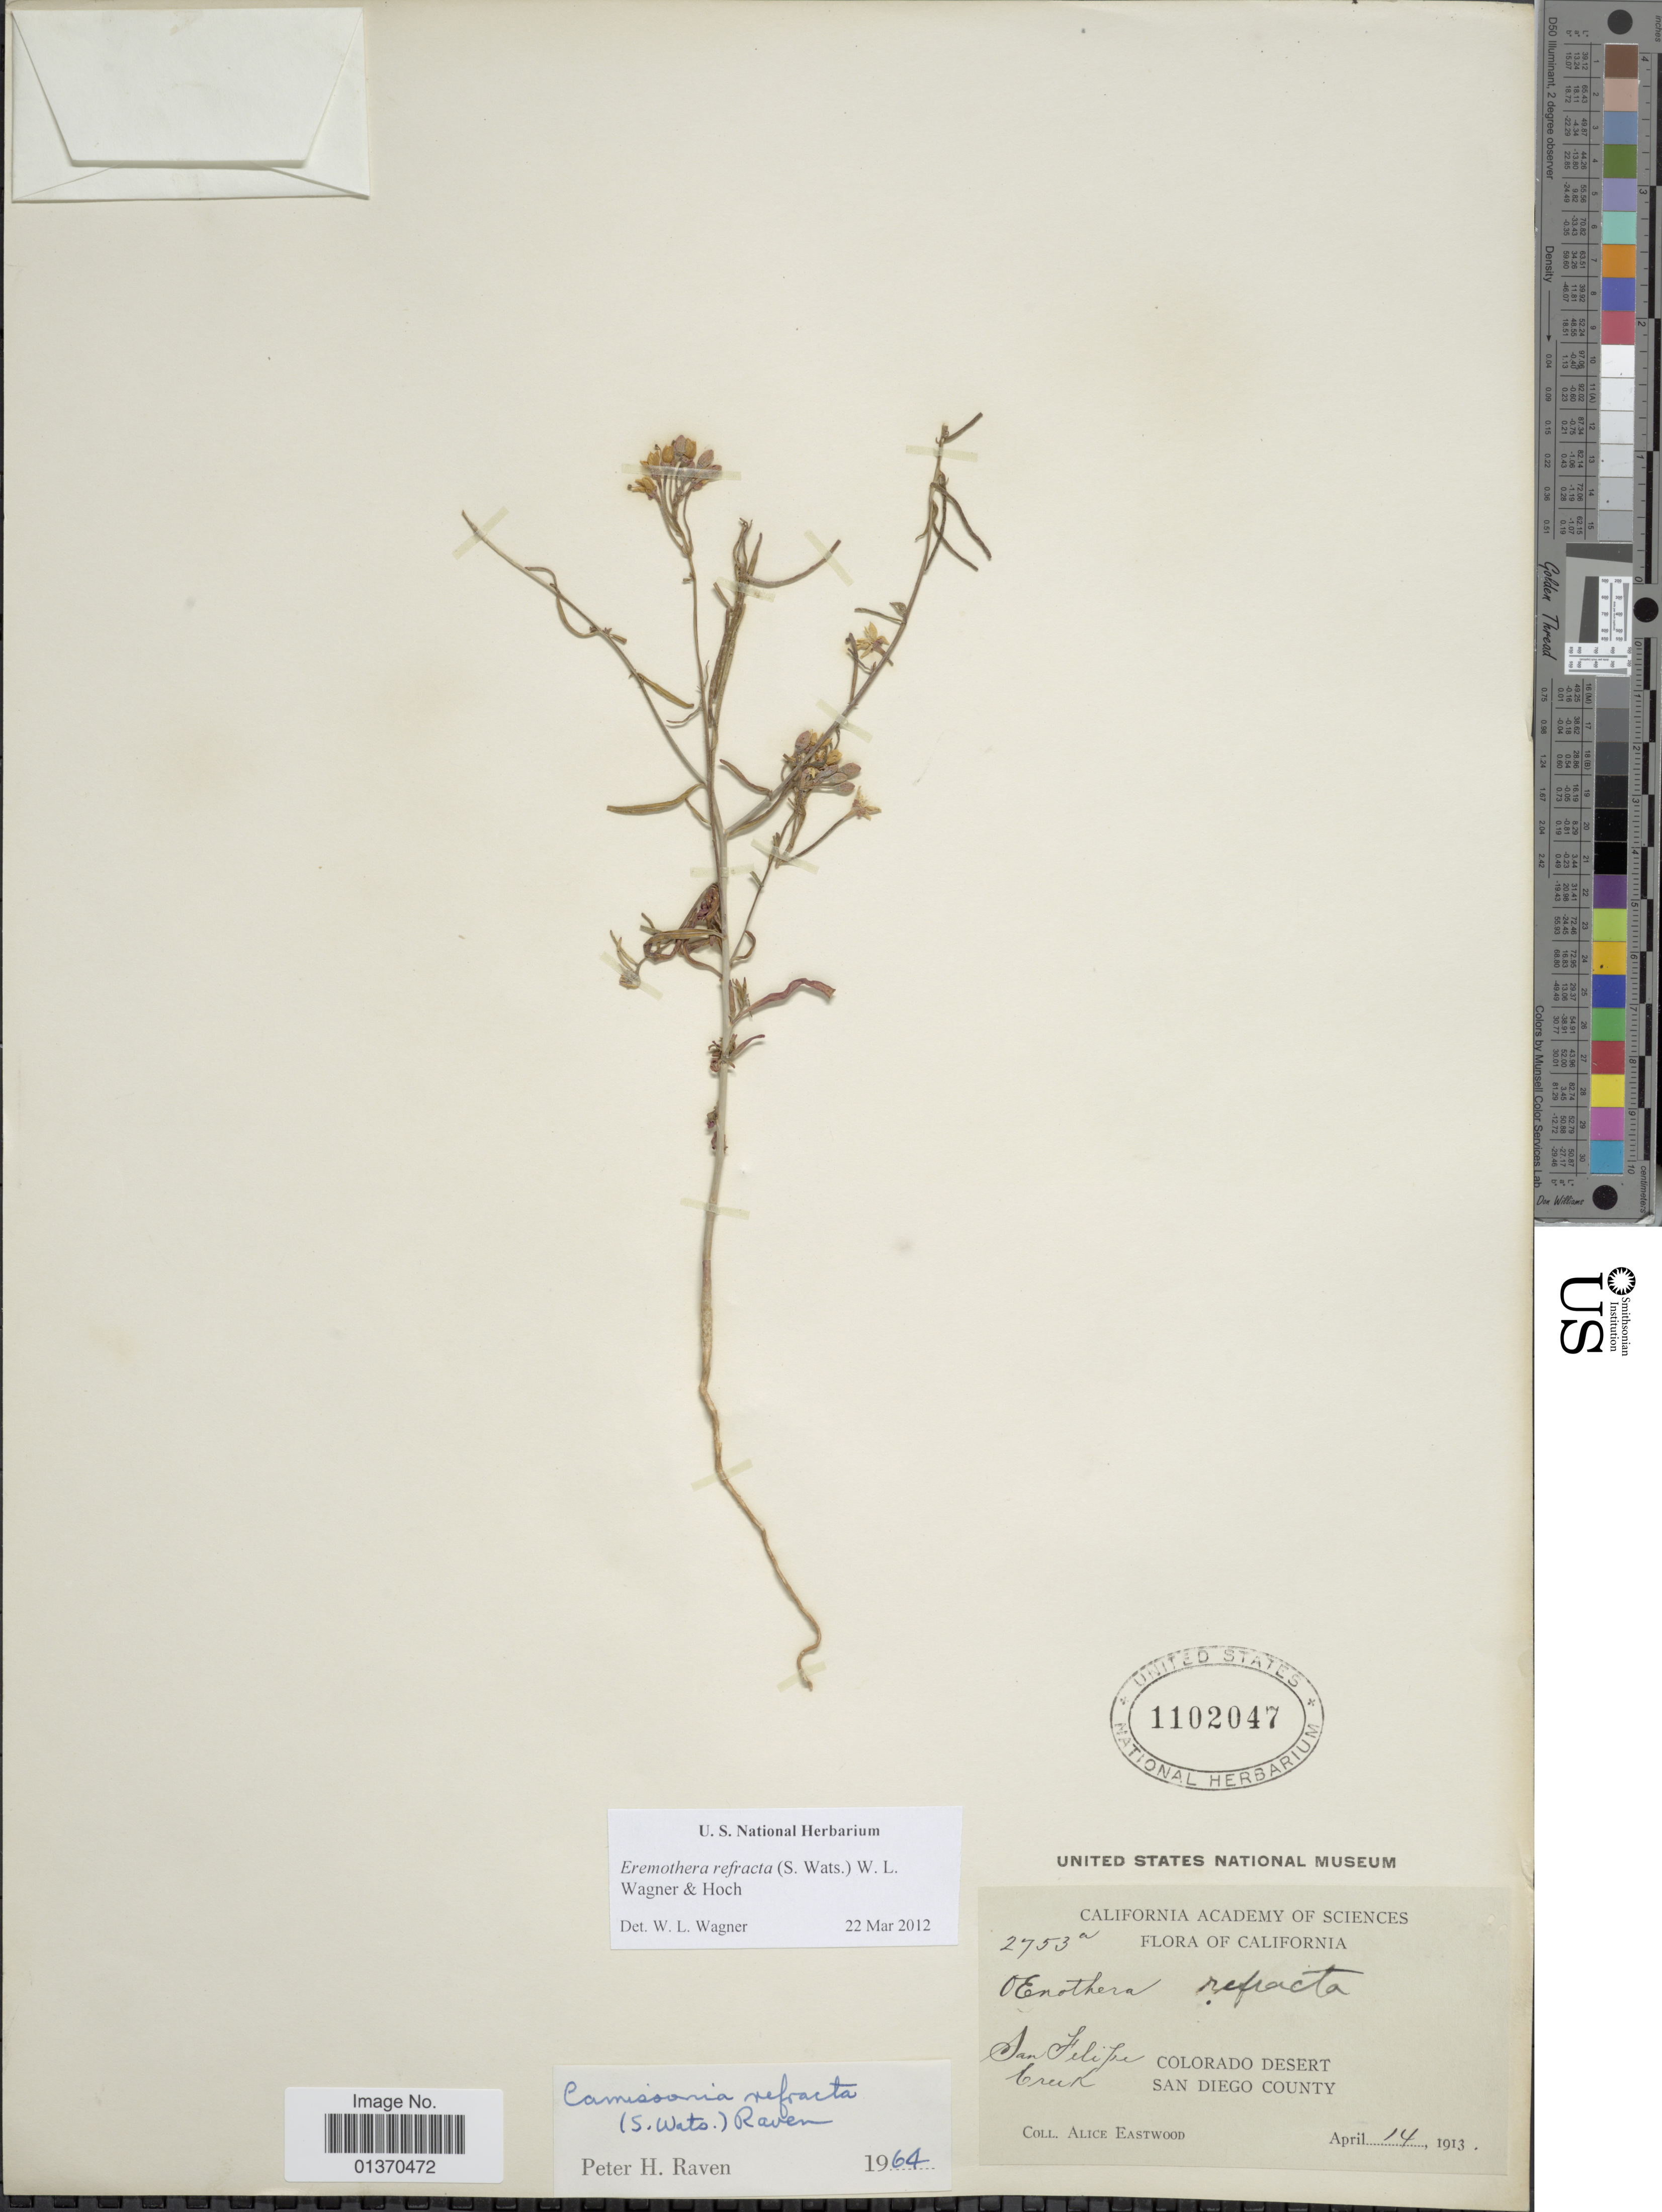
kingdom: Plantae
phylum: Tracheophyta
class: Magnoliopsida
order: Myrtales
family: Onagraceae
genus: Eremothera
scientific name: Eremothera refracta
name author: (S. Watson) W.L. Wagner & Hoch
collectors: A. Eastwood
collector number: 2753a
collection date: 1913-04-14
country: United States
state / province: California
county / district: San Diego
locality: San Felipe Creek, Colorado Desert, San Diego County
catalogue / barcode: US 1102047